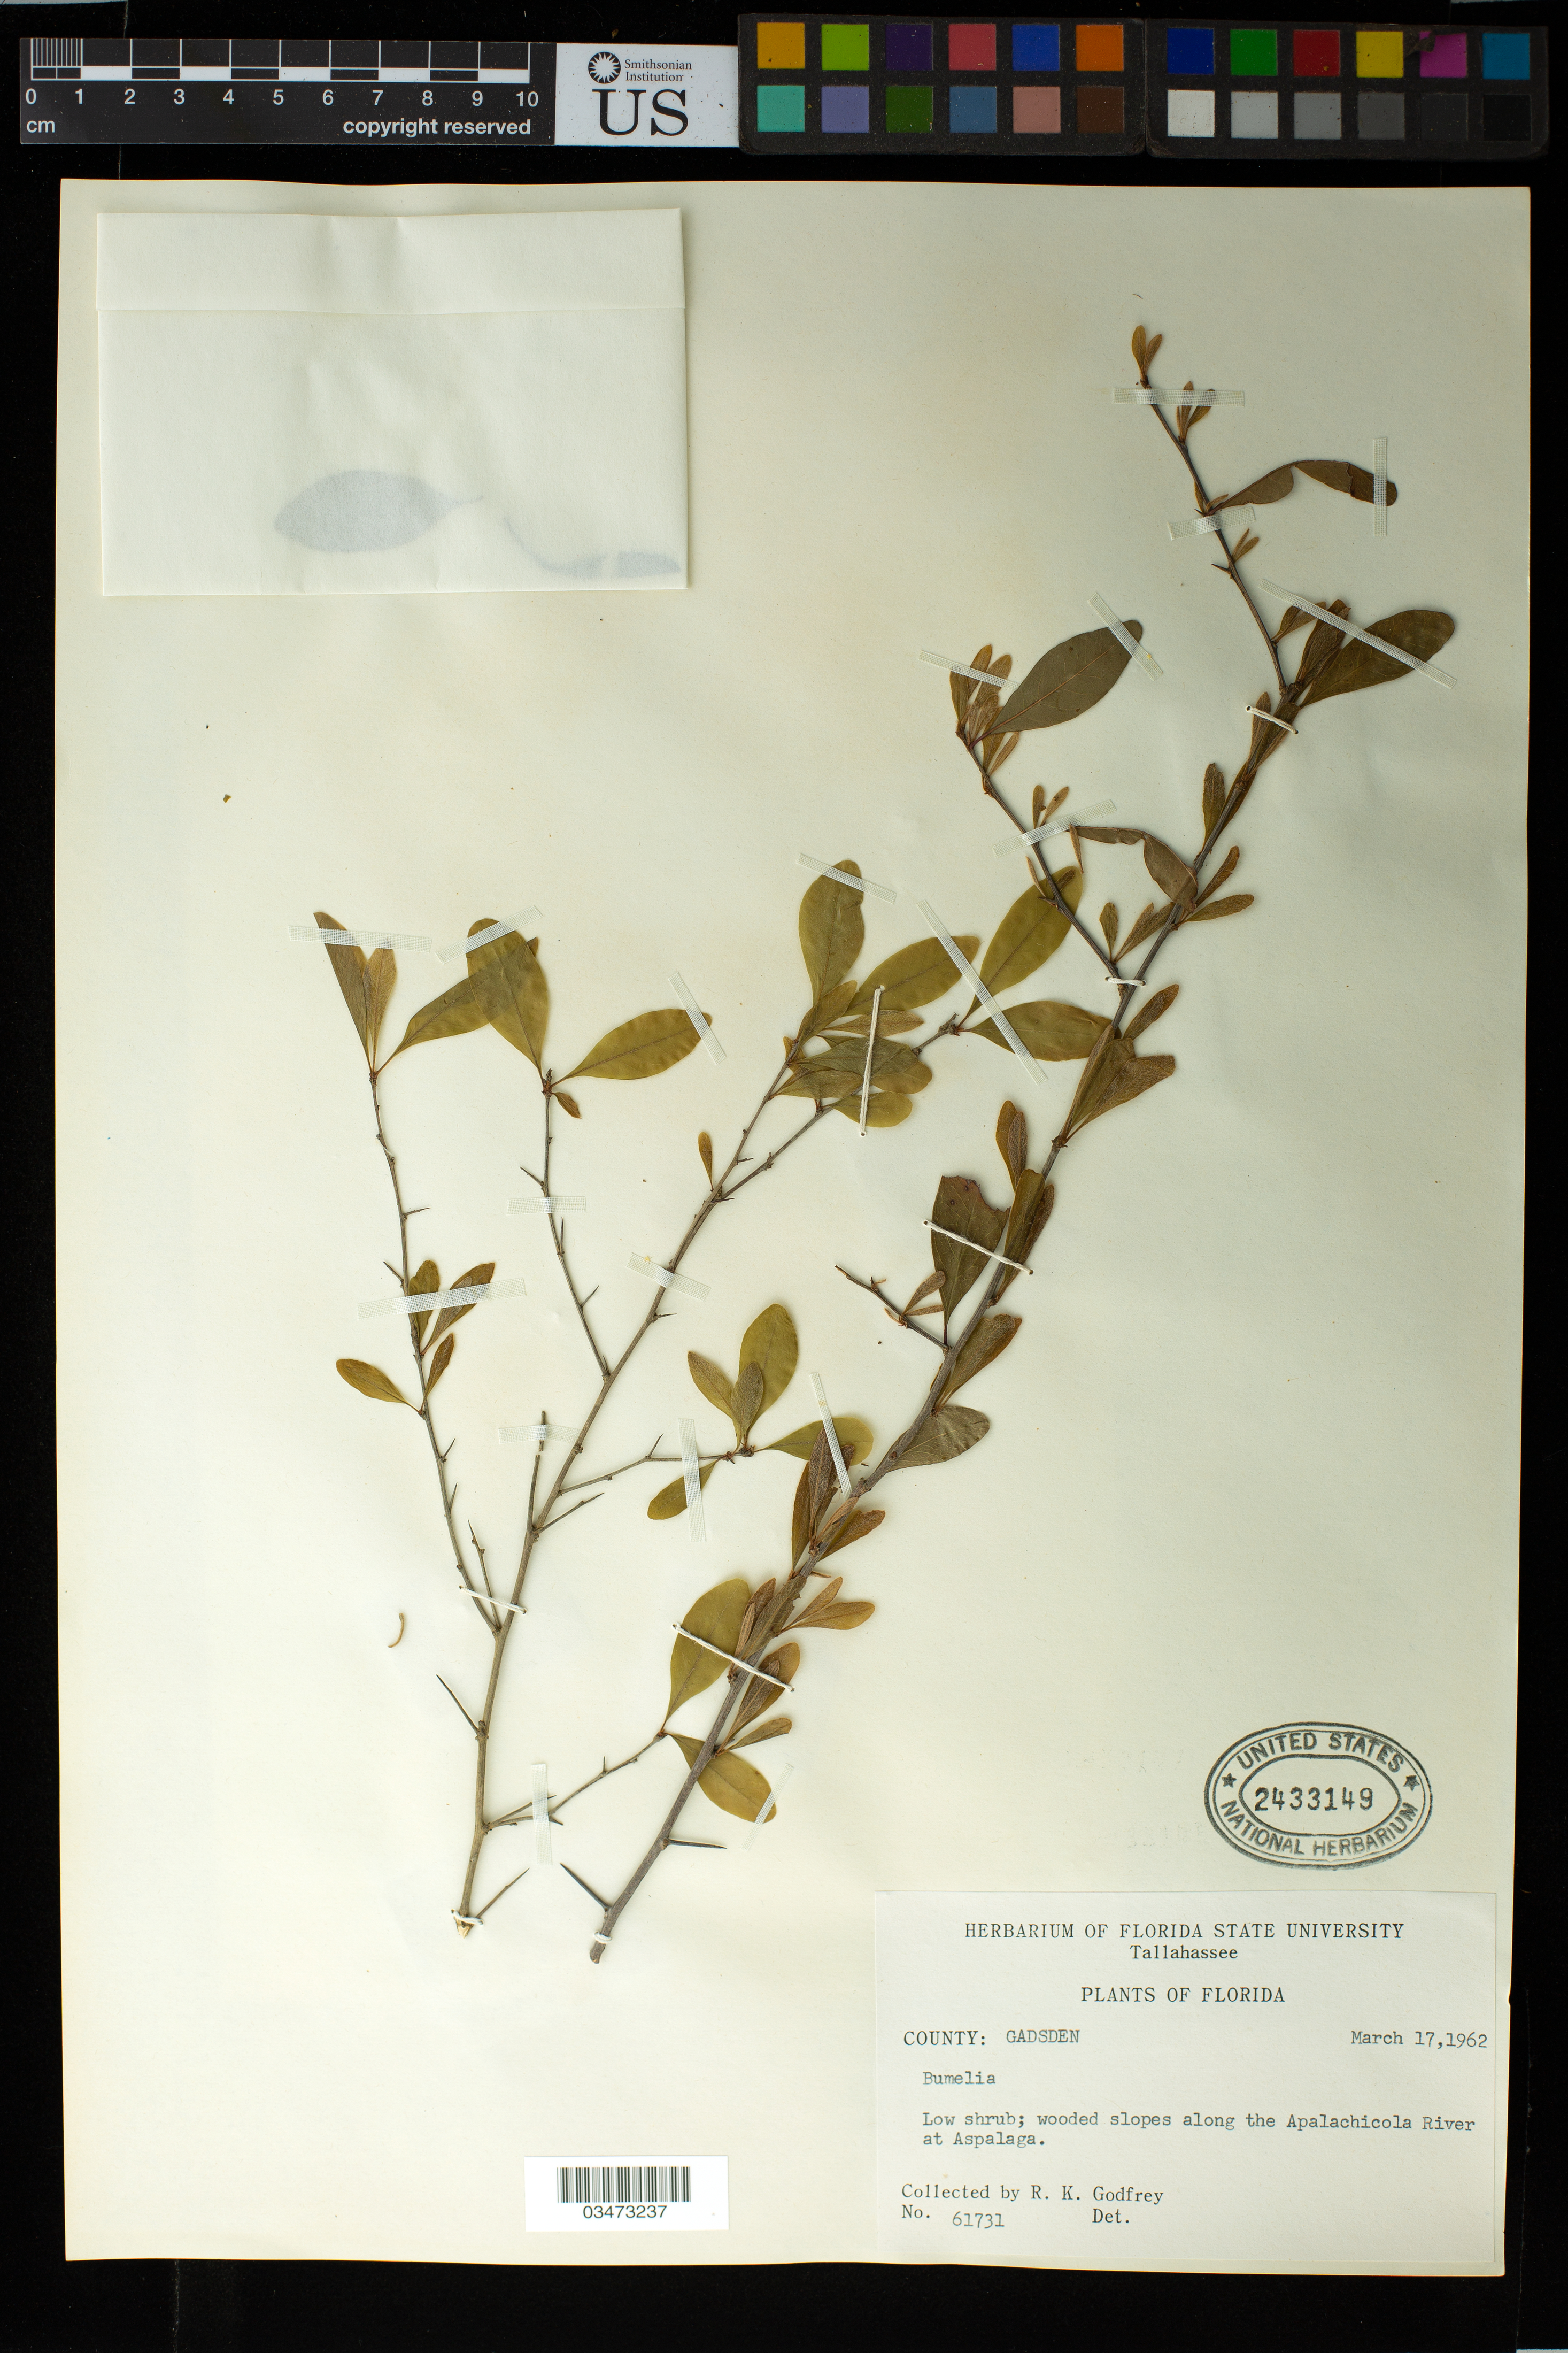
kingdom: Plantae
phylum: Tracheophyta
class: Magnoliopsida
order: Ericales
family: Sapotaceae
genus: Sideroxylon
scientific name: Sideroxylon reclinatum Michx. subsp. reclinatum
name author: Michx.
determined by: Strong, Mark T., (BOT), Smithsonian Institution - National Museum of Natural History (UNITED STATES)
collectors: R. K. Godfrey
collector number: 61731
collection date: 1962-03-17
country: United States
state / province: Florida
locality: Gadsden County, wooded slopes along the Apalachicola River, Aspalaga.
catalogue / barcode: US 2433149